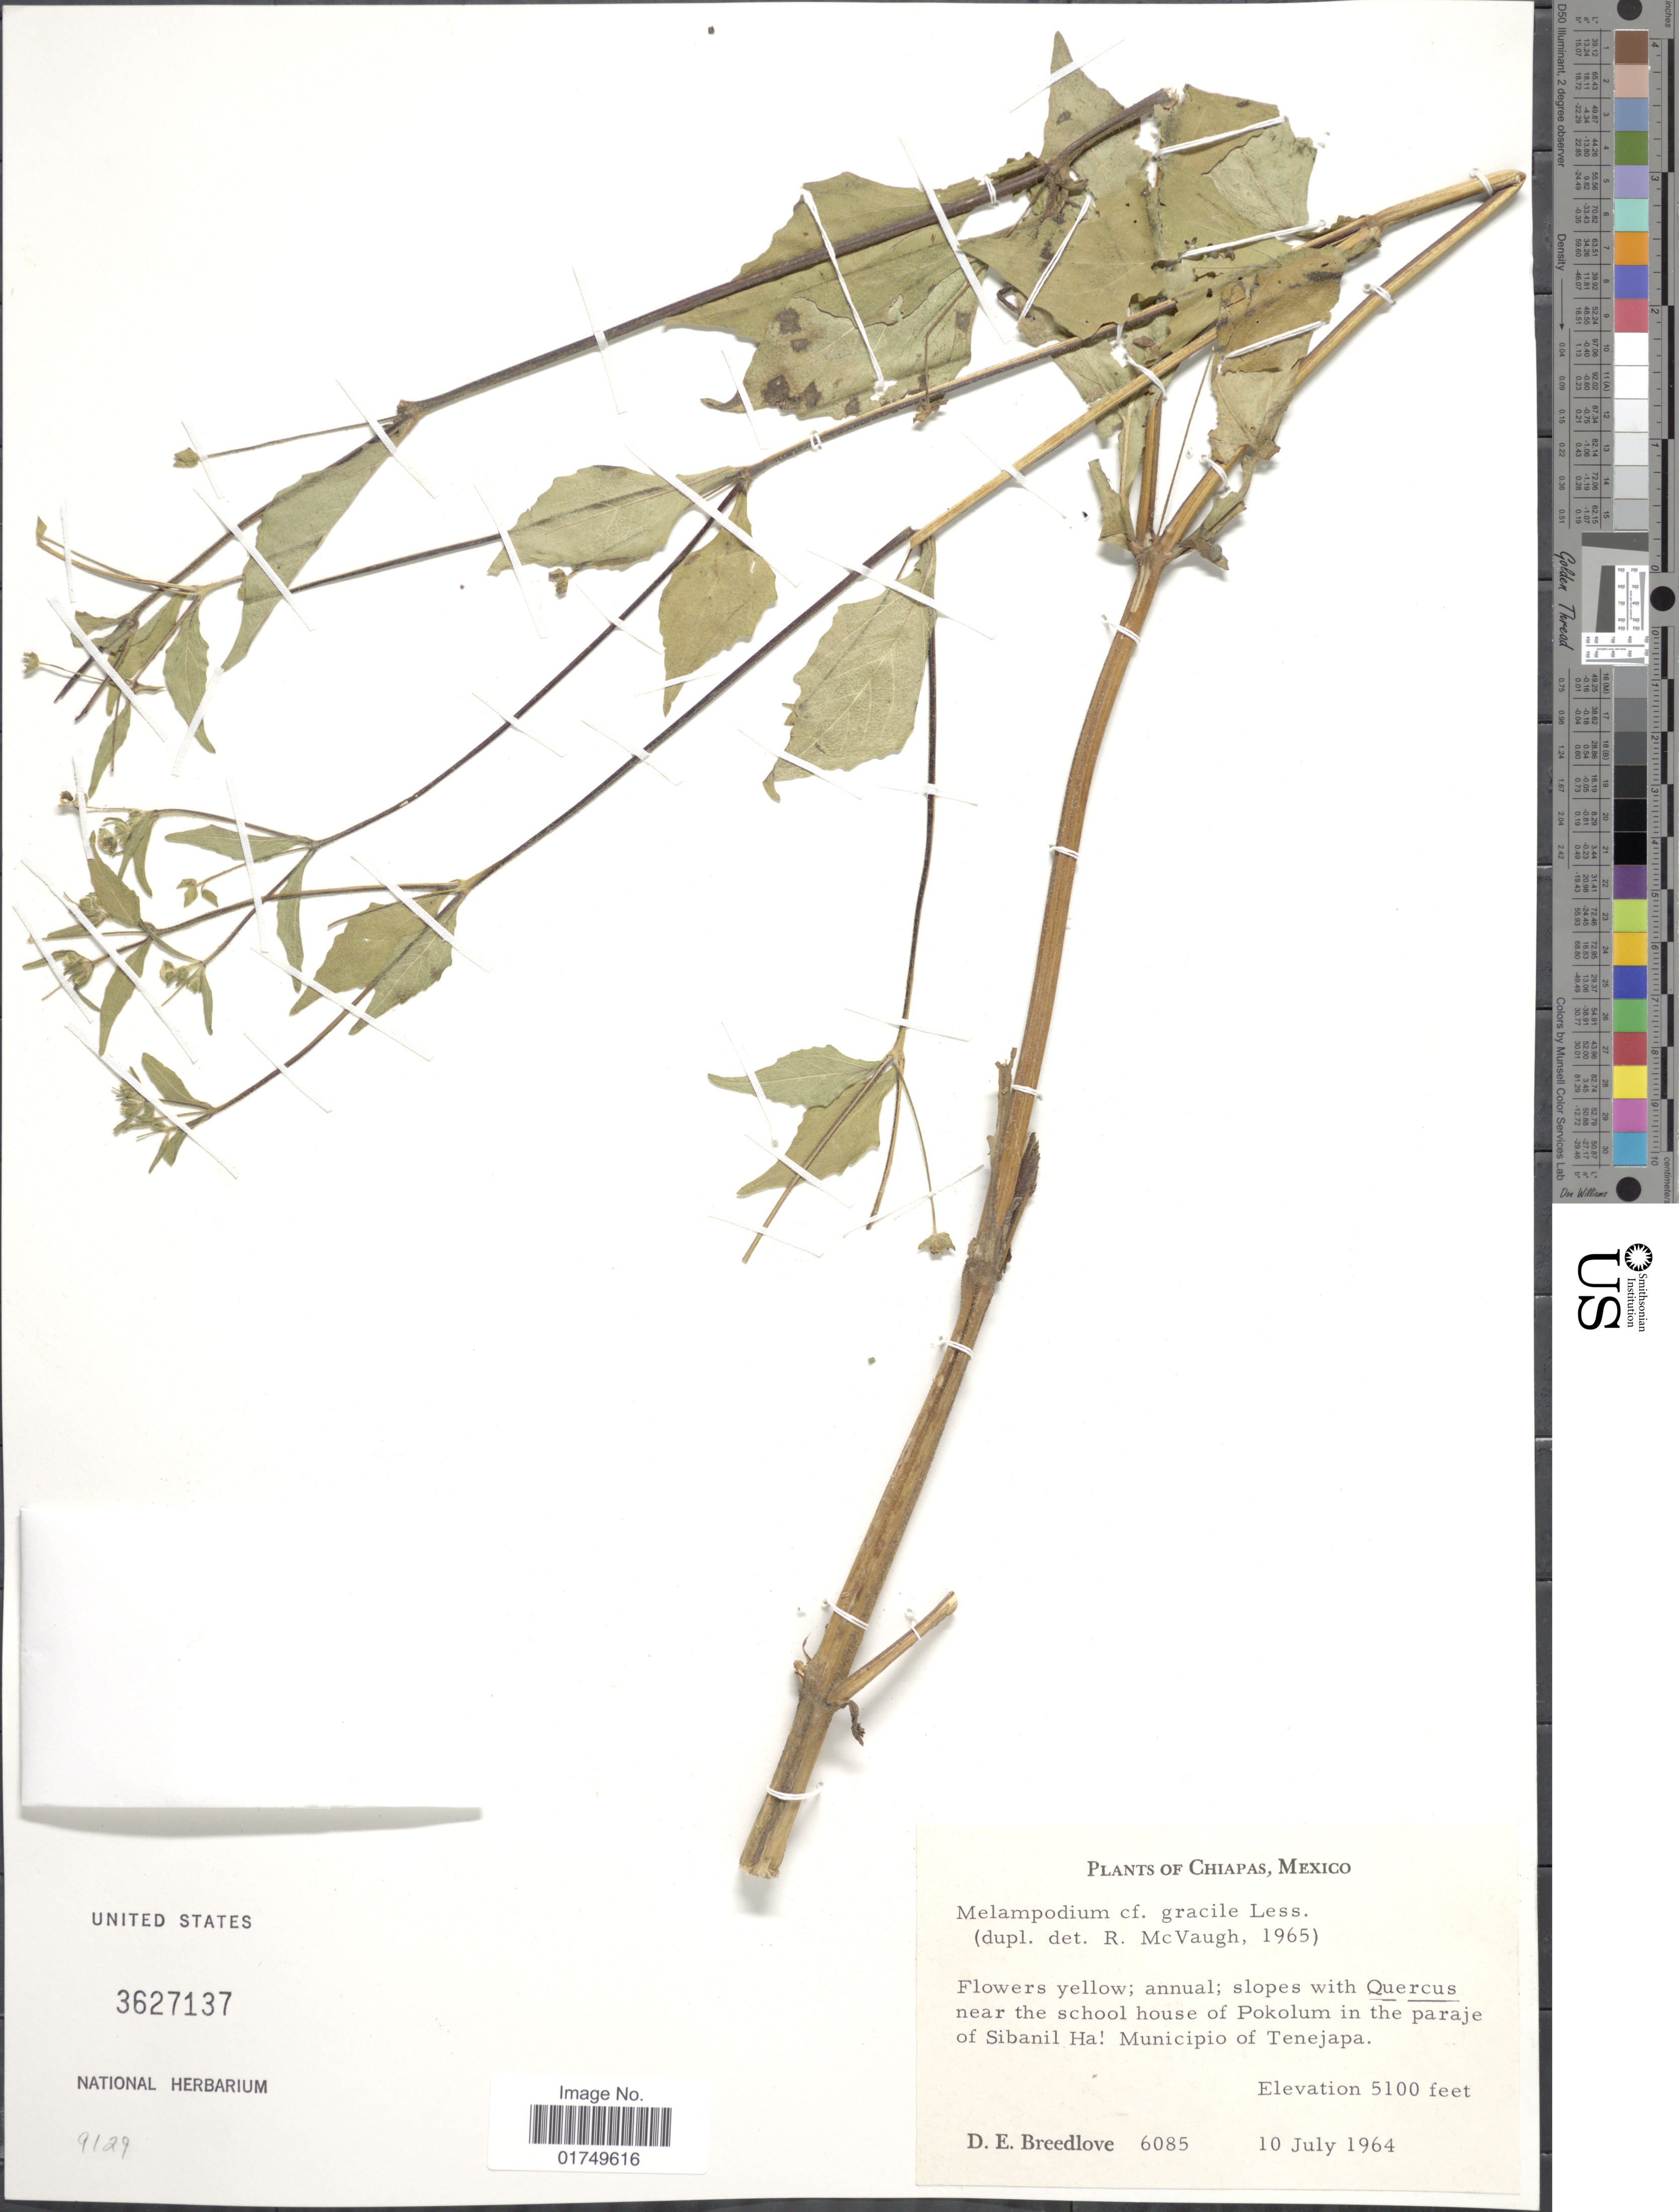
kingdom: Plantae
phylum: Tracheophyta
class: Magnoliopsida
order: Asterales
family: Asteraceae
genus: Melampodium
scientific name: Melampodium gracile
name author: Less.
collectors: D. E. Breedlove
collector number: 6085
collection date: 1964-07-10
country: Mexico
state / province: Chiapas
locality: Near the school house of Pokolum in the paraje of Sibanil Ha. Municipio de Tenejapa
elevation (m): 1554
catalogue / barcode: US 3627137